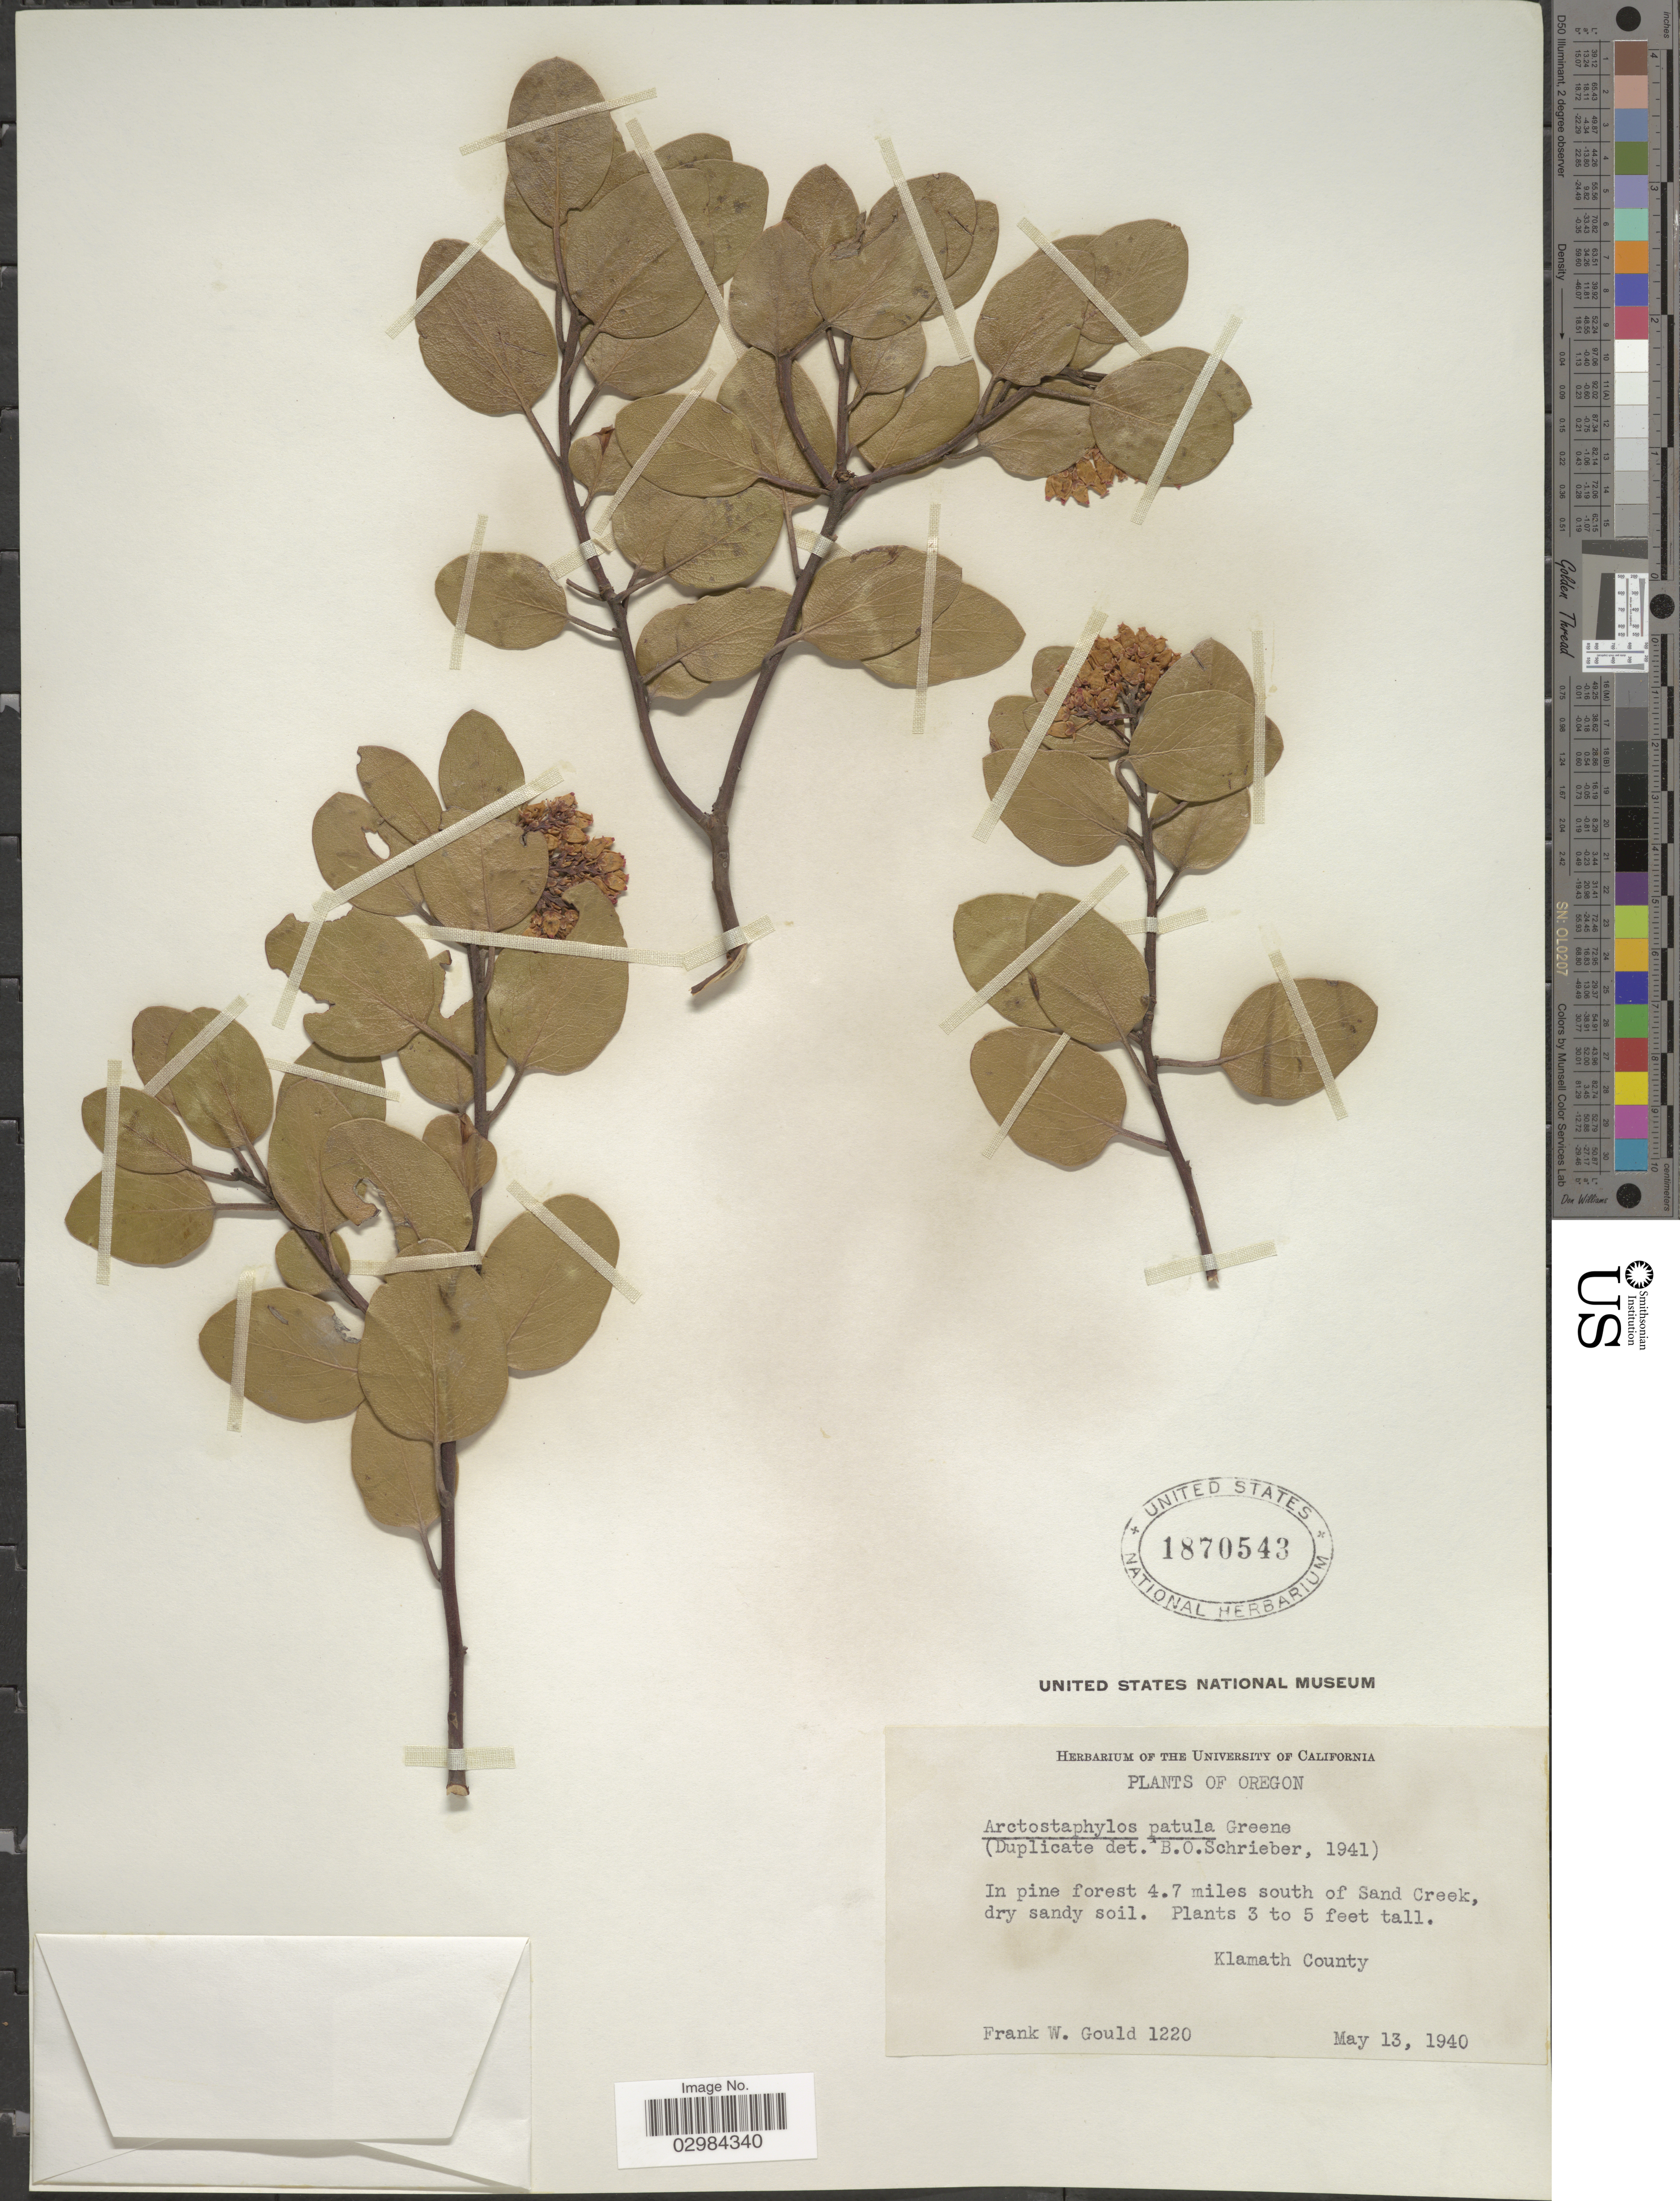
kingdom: Plantae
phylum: Tracheophyta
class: Magnoliopsida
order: Ericales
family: Ericaceae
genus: Arctostaphylos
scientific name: Arctostaphylos patula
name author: Greene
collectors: F. W. Gould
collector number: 1220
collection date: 1940-05-13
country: United States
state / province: Oregon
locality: In pine forest 4.7 miles south of Sand Creek, Klamath County.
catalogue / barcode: US 1870543